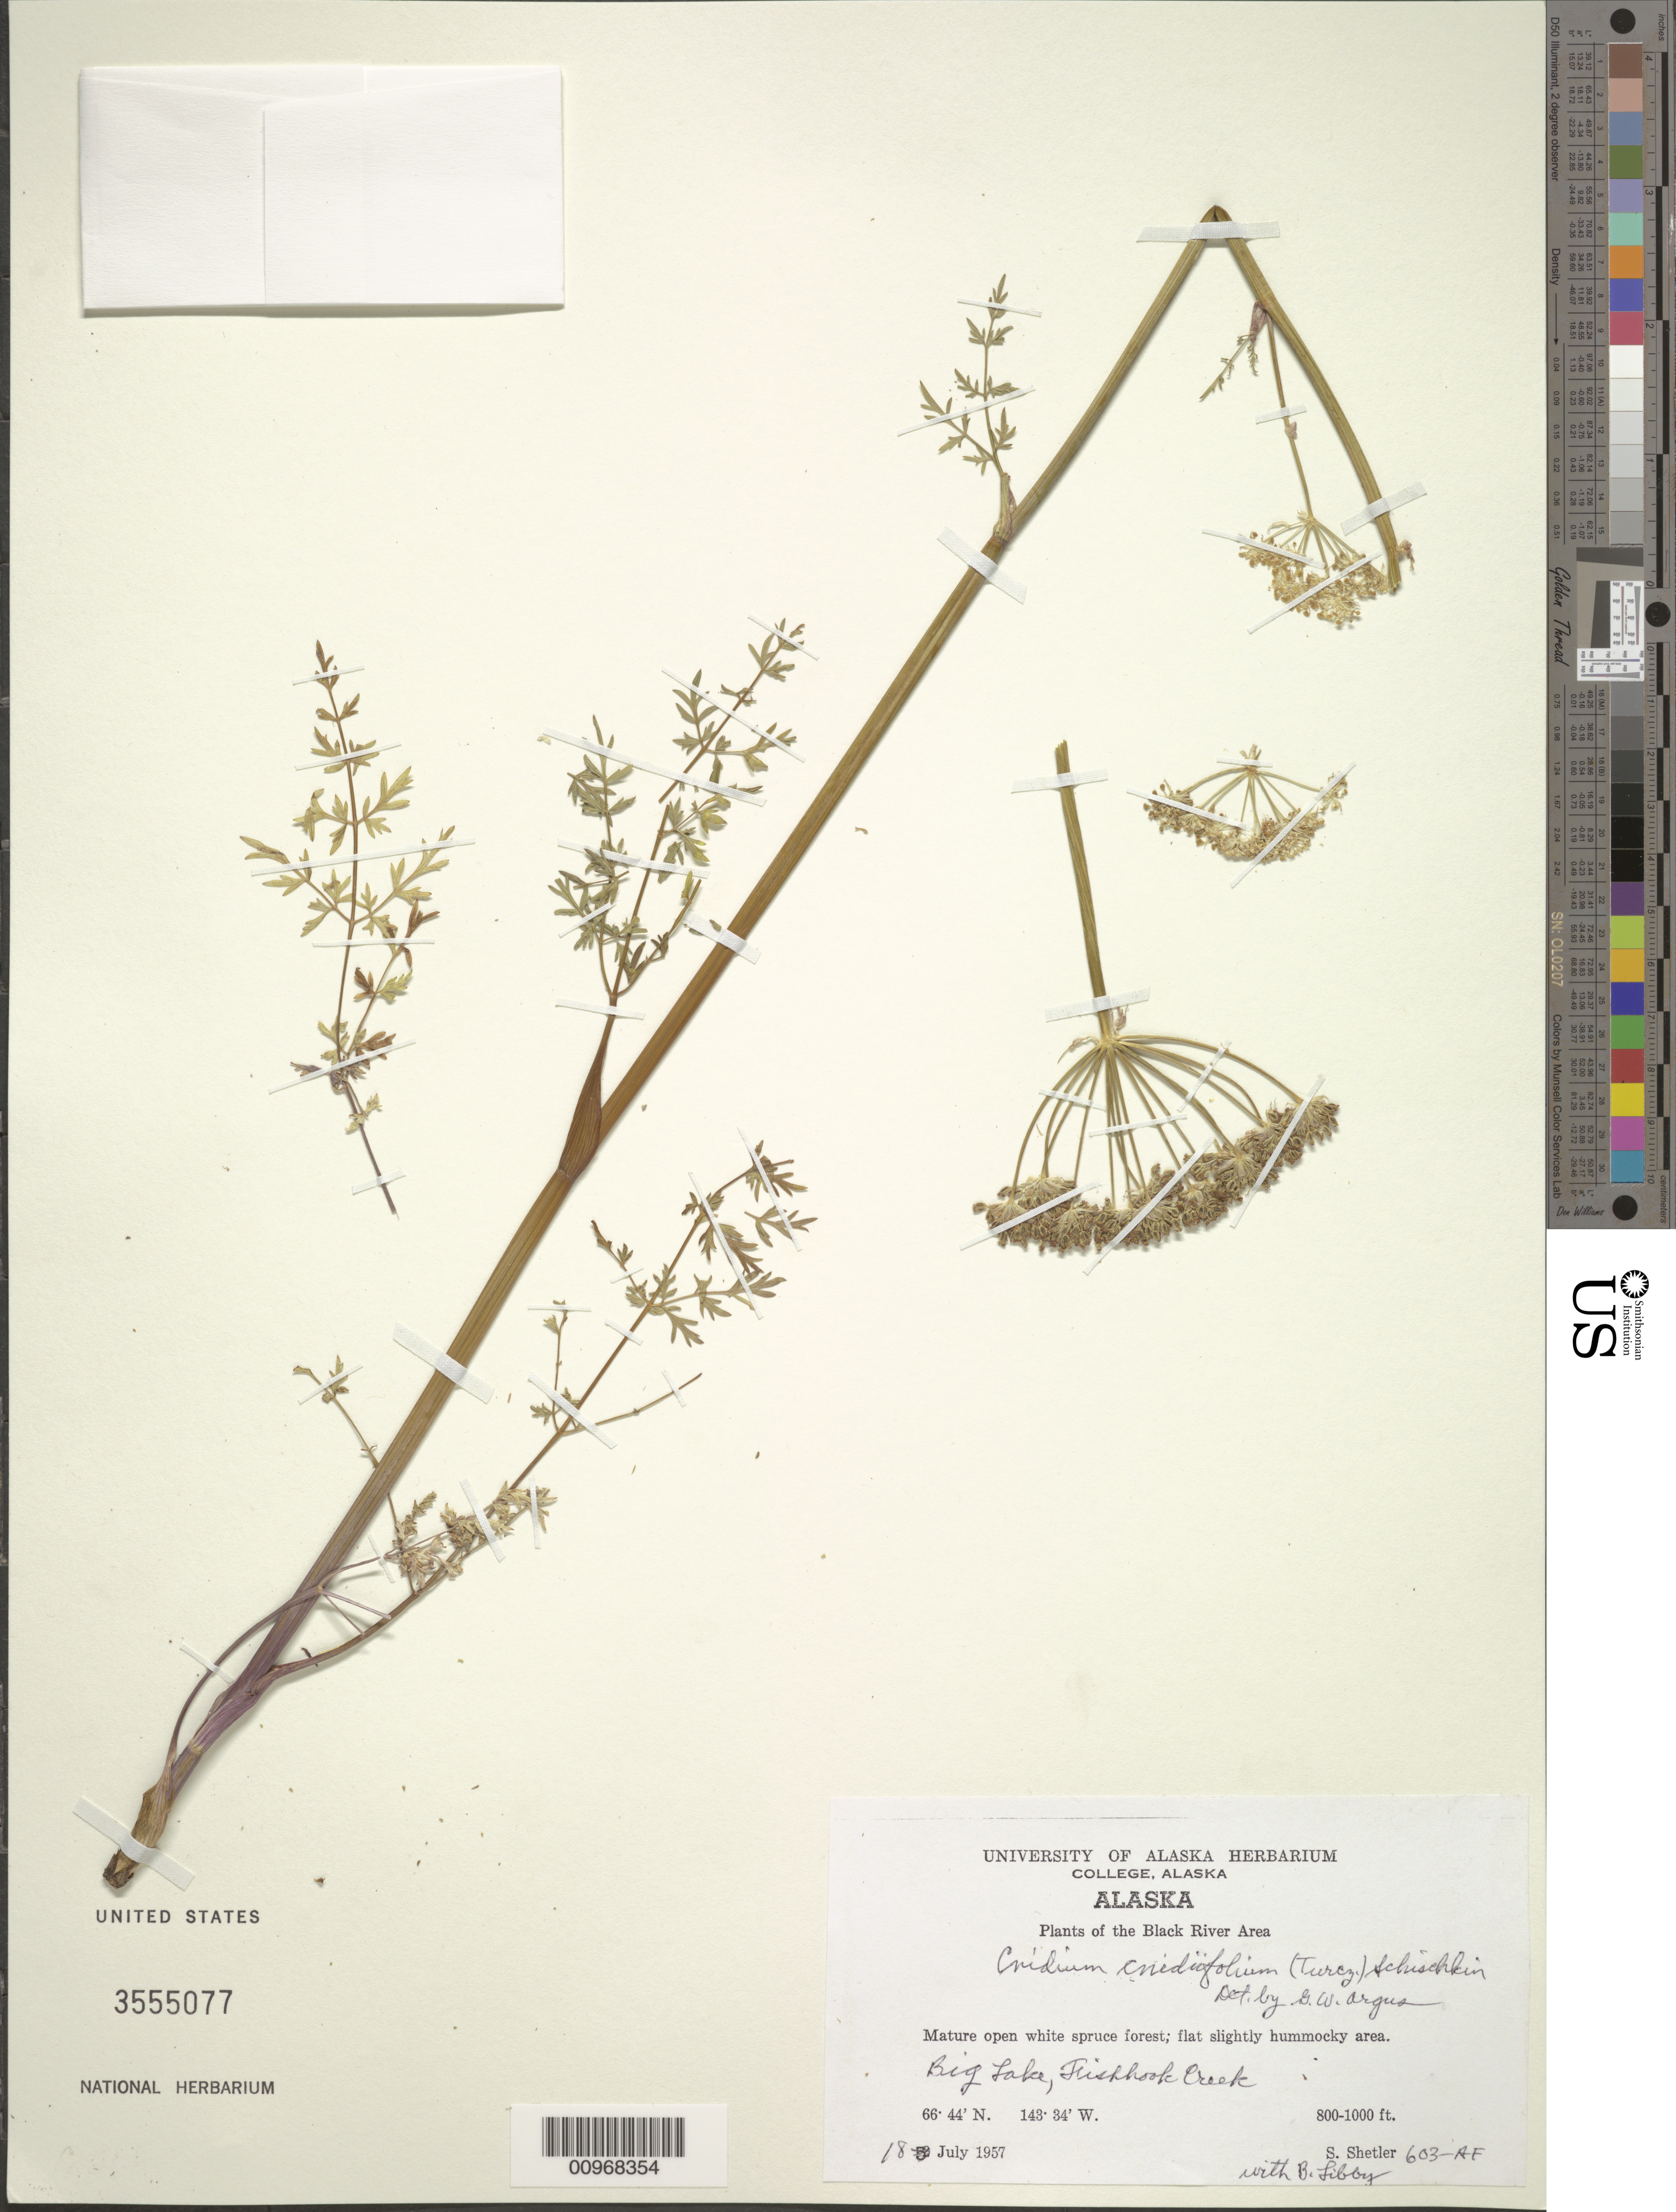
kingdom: Plantae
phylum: Tracheophyta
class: Magnoliopsida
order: Apiales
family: Apiaceae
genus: Cnidium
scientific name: Cnidium cnidiifolium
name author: (Turcz.) Schischk.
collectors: S. Shetler & B. Libby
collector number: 603-AF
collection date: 1957-07-18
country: United States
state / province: Alaska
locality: The Black River Area. Big Lake, Fishhook Creek.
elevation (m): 244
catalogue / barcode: US 3555077